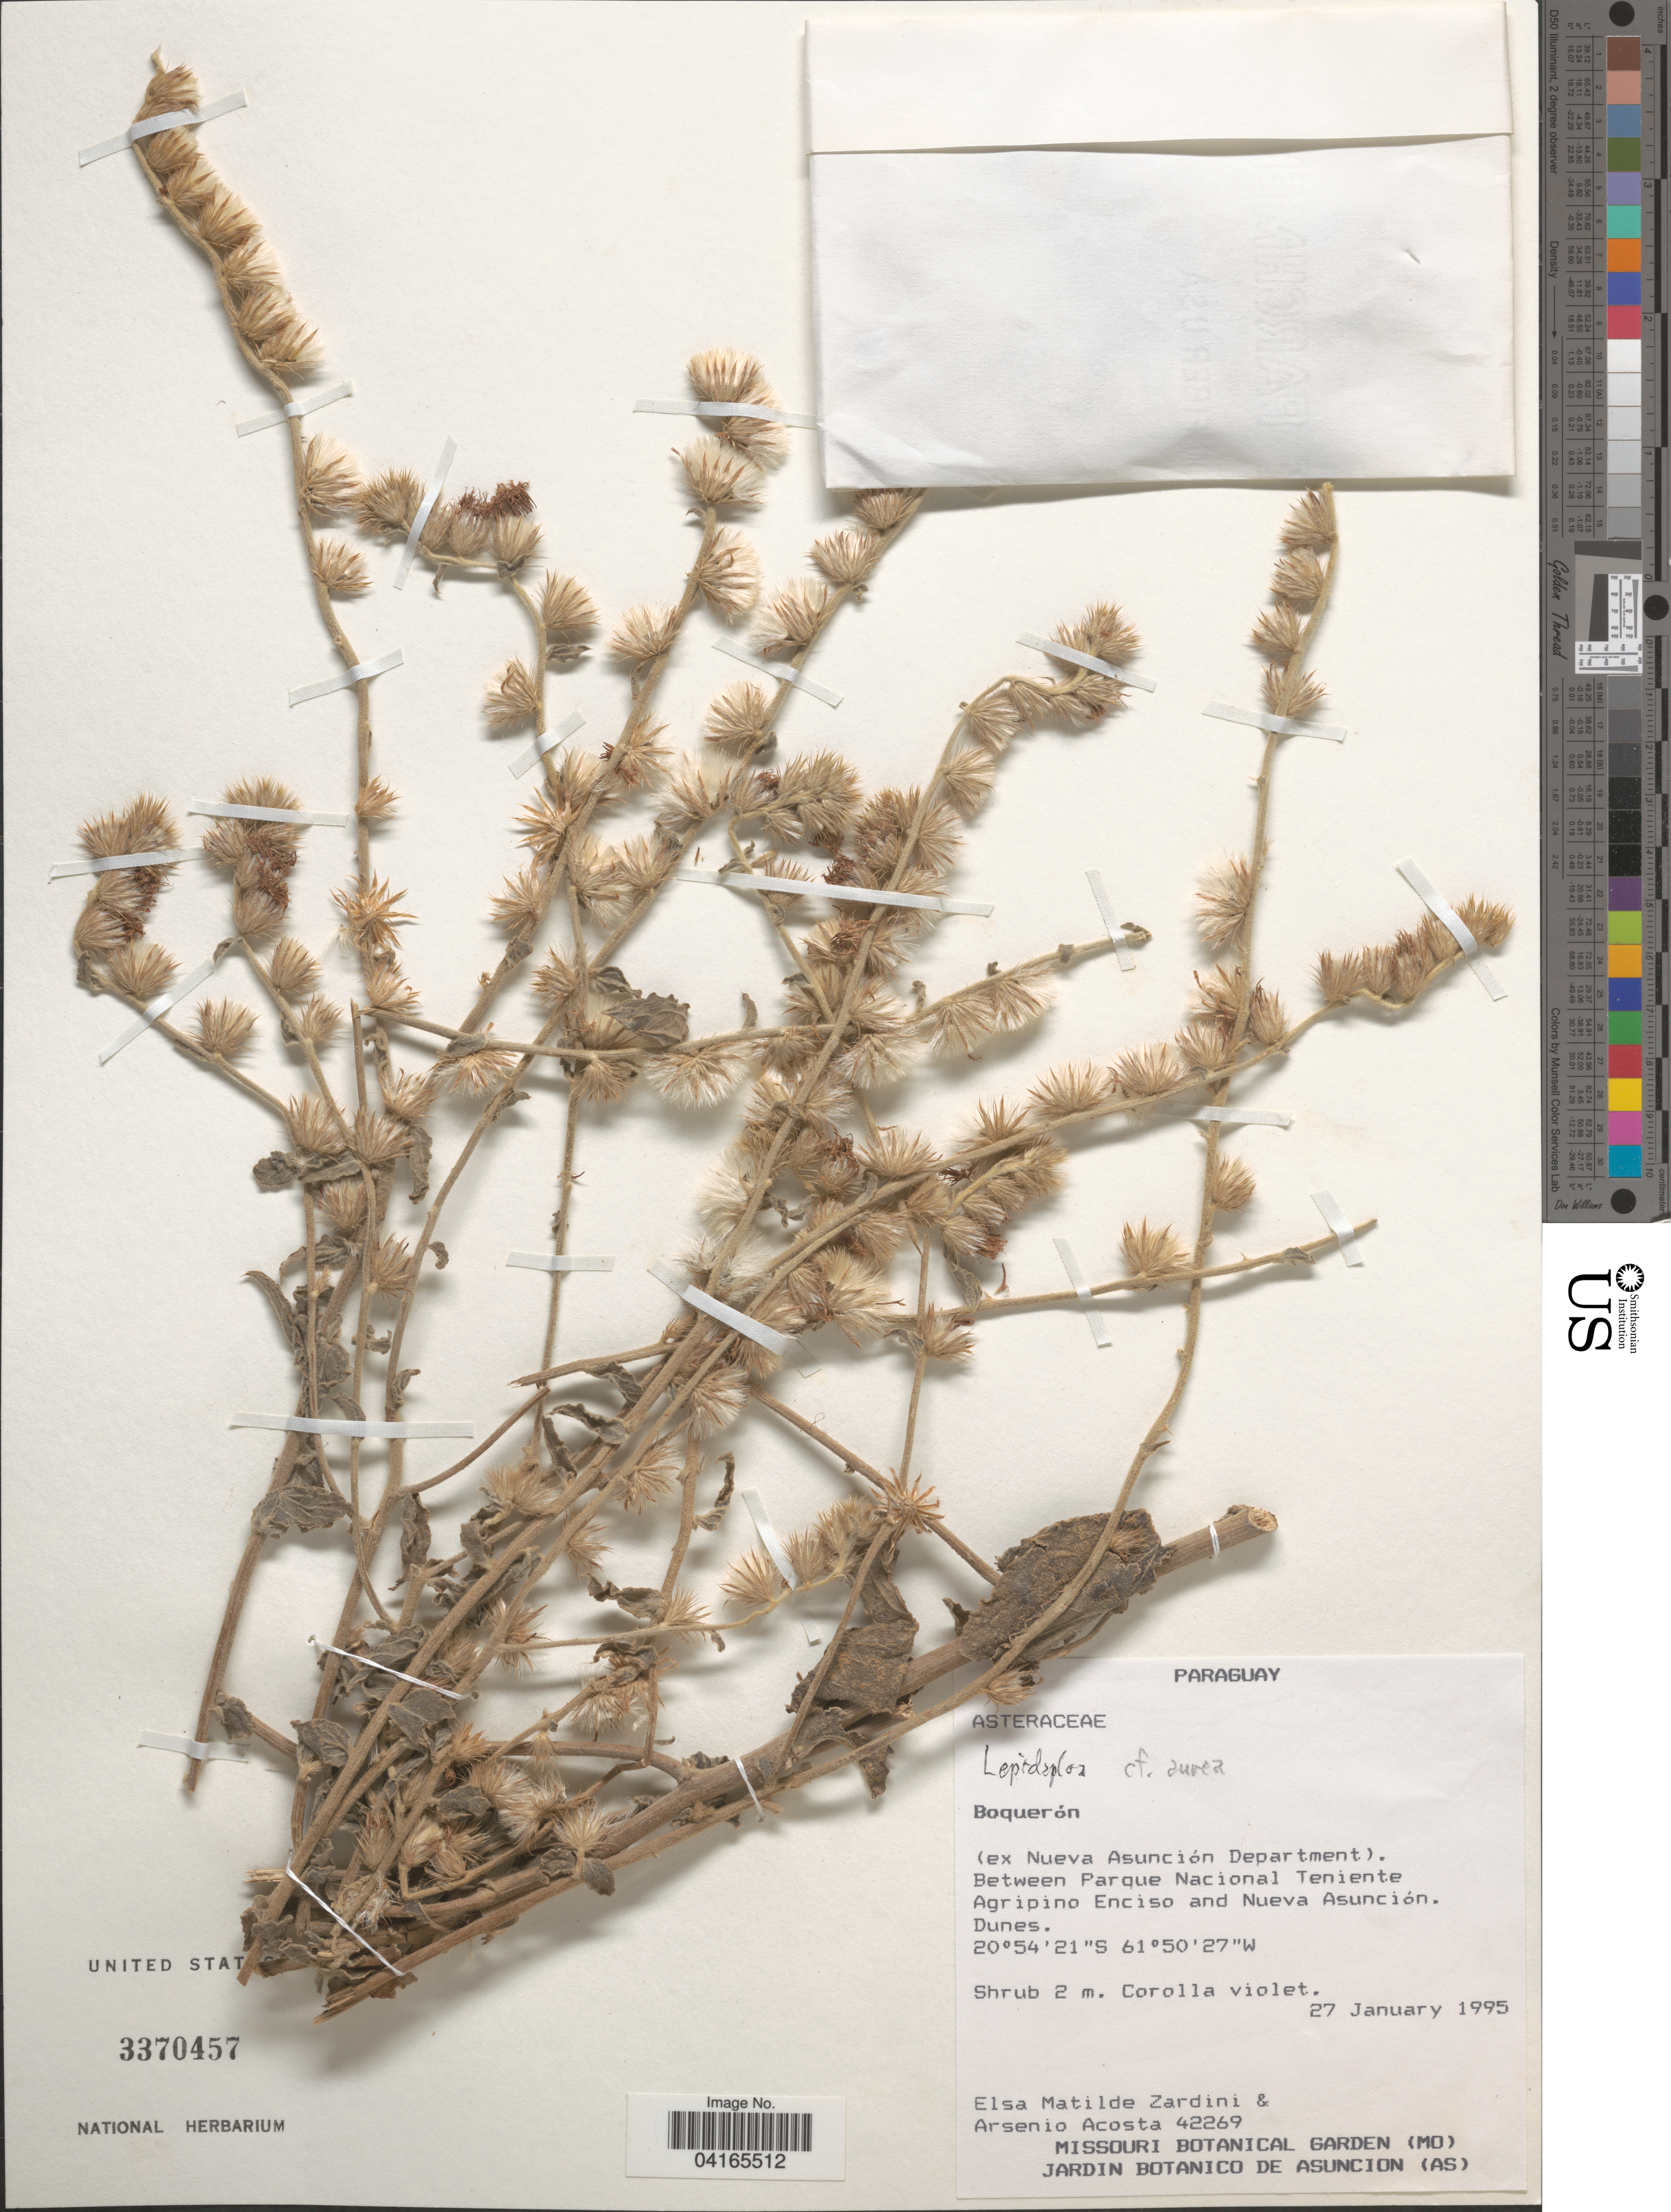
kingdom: Plantae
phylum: Tracheophyta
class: Magnoliopsida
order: Asterales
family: Asteraceae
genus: Lepidaploa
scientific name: Lepidaploa aurea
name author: (Mart. ex DC.) H. Rob.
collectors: E. M. Zardini & A. Acosta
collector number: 42269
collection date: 1995-01-27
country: Paraguay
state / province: Boqueron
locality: Boquerón. (ex Nueva Asunción Department). Between Parque Nacional Teniente Agripino Enciso and Nueva Asunción.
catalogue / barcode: US 3370457